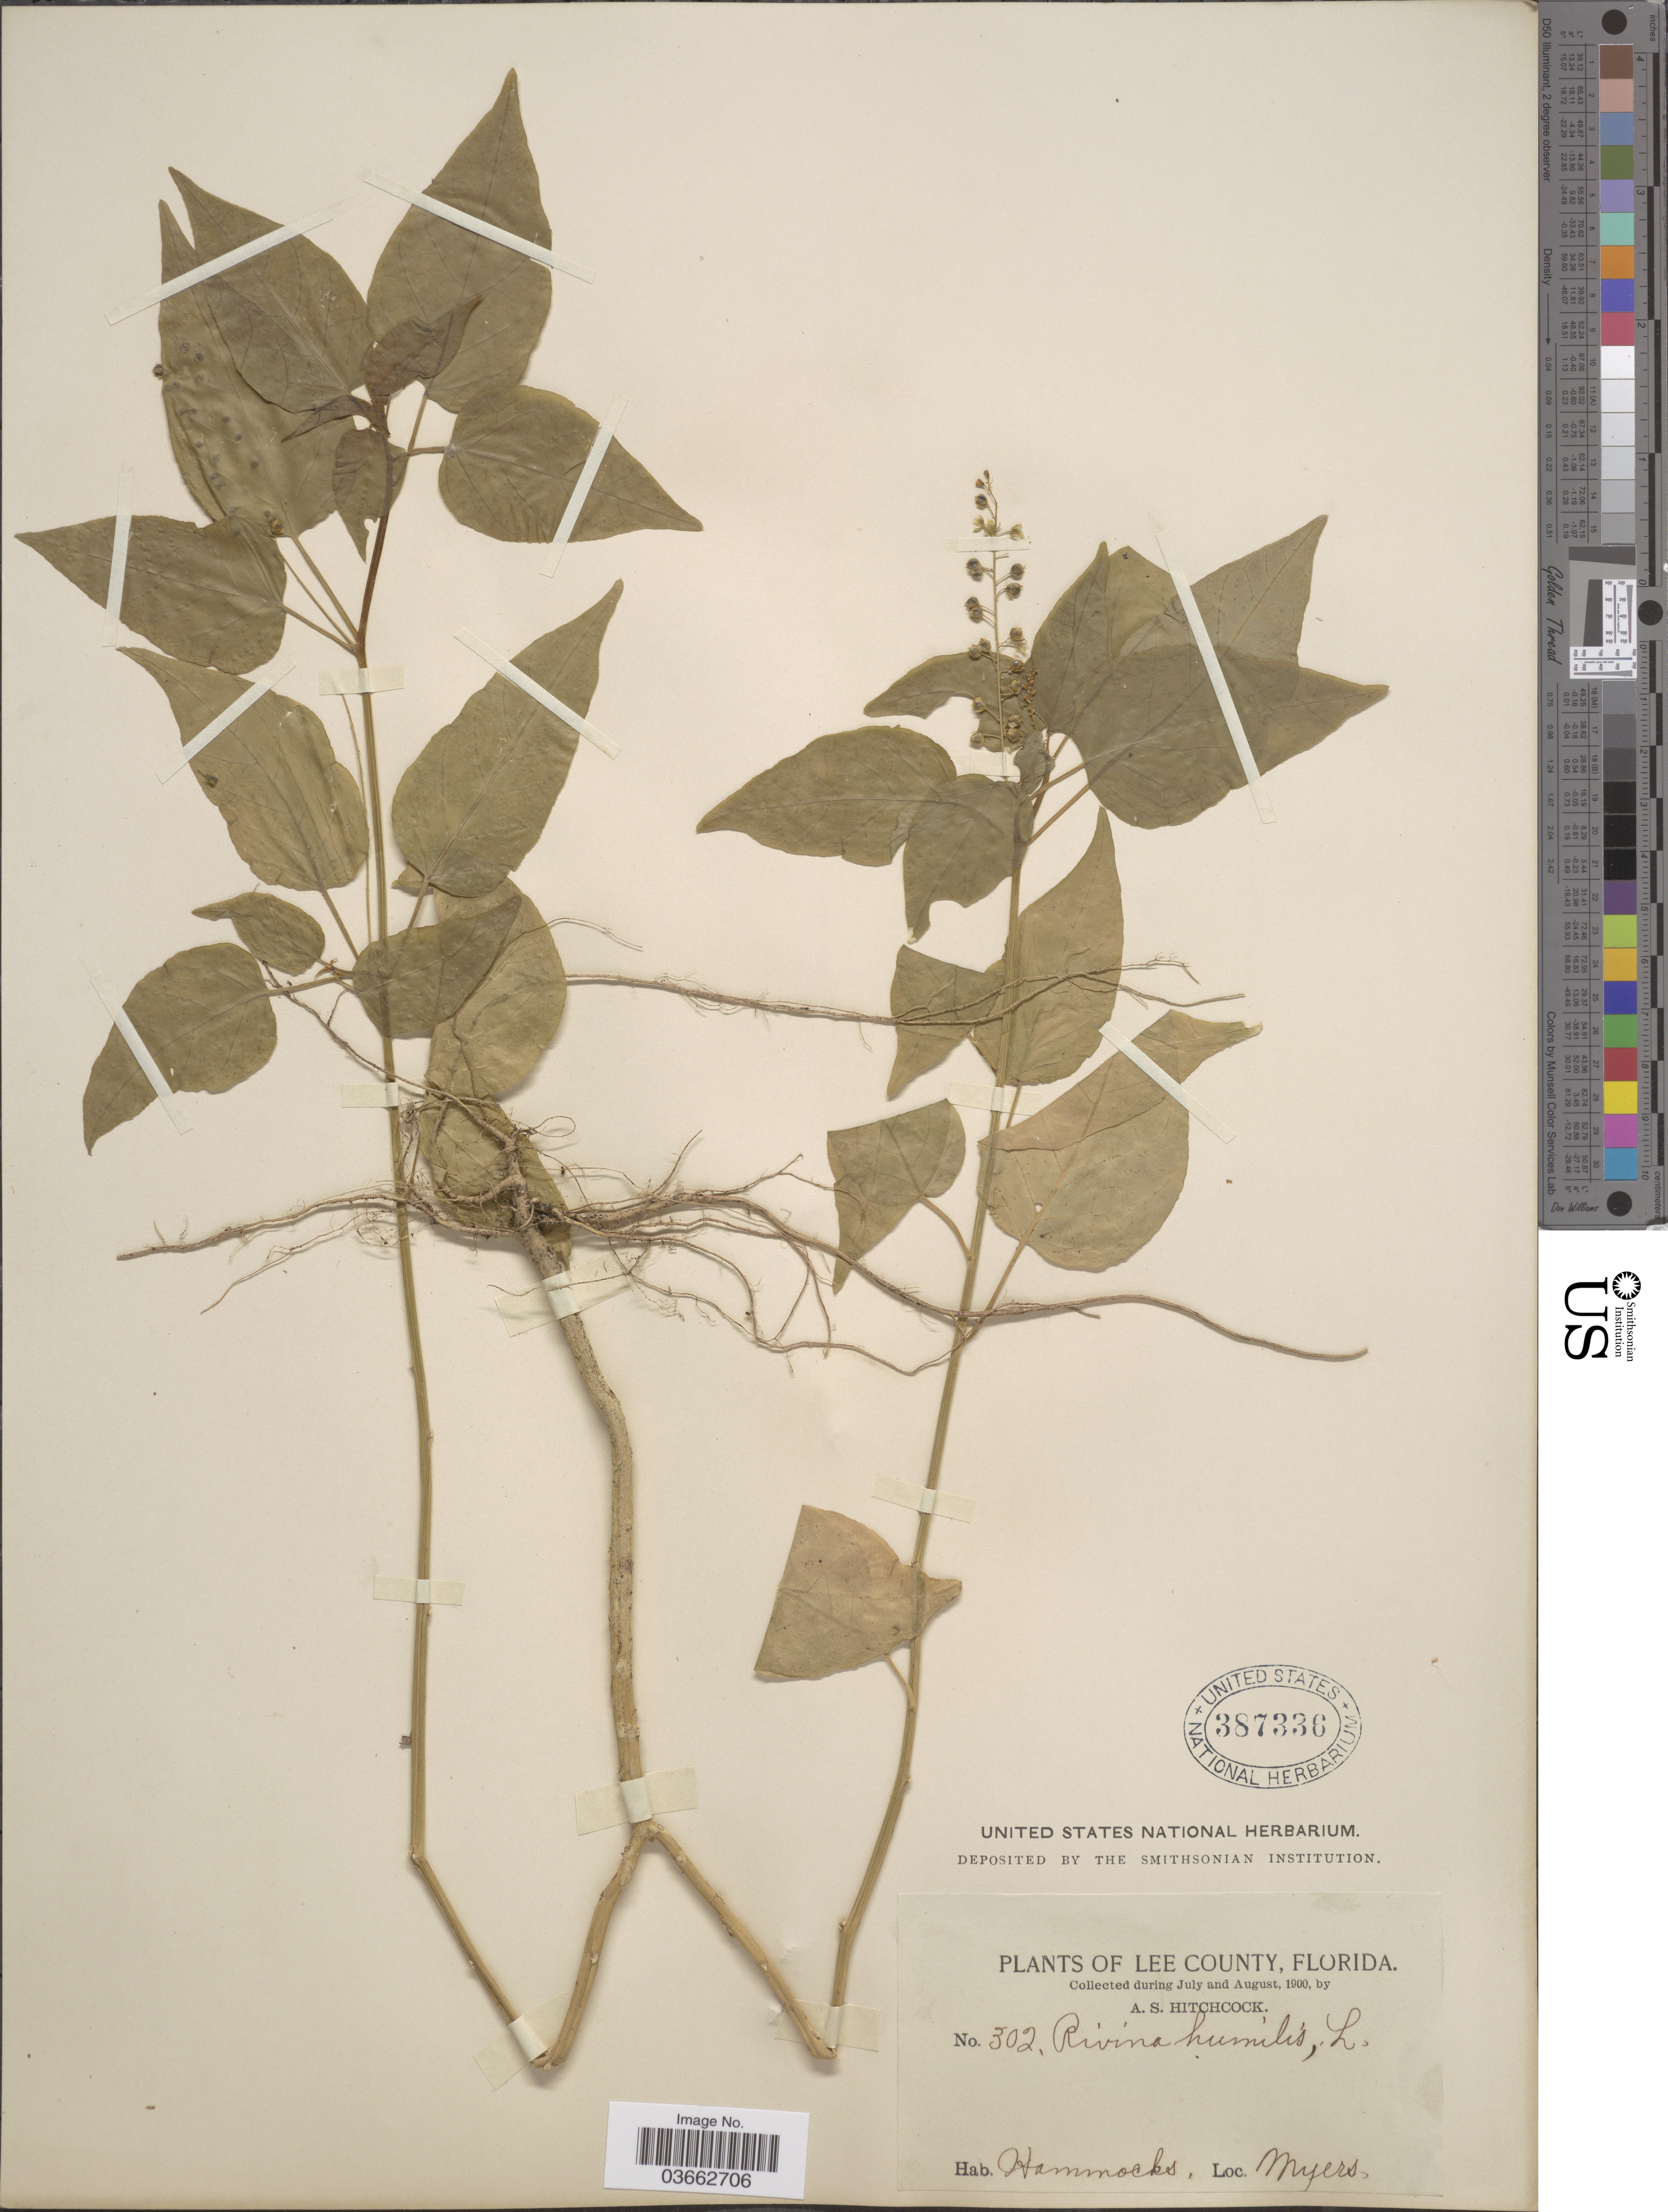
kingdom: Plantae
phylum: Tracheophyta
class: Magnoliopsida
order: Caryophyllales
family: Phytolaccaceae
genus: Rivina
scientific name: Rivina humilis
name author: L.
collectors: A. S. Hitchcock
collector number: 302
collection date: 1900-07/1900-08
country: United States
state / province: Florida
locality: Lee County. Hammocks. Myers.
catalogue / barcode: US 387336